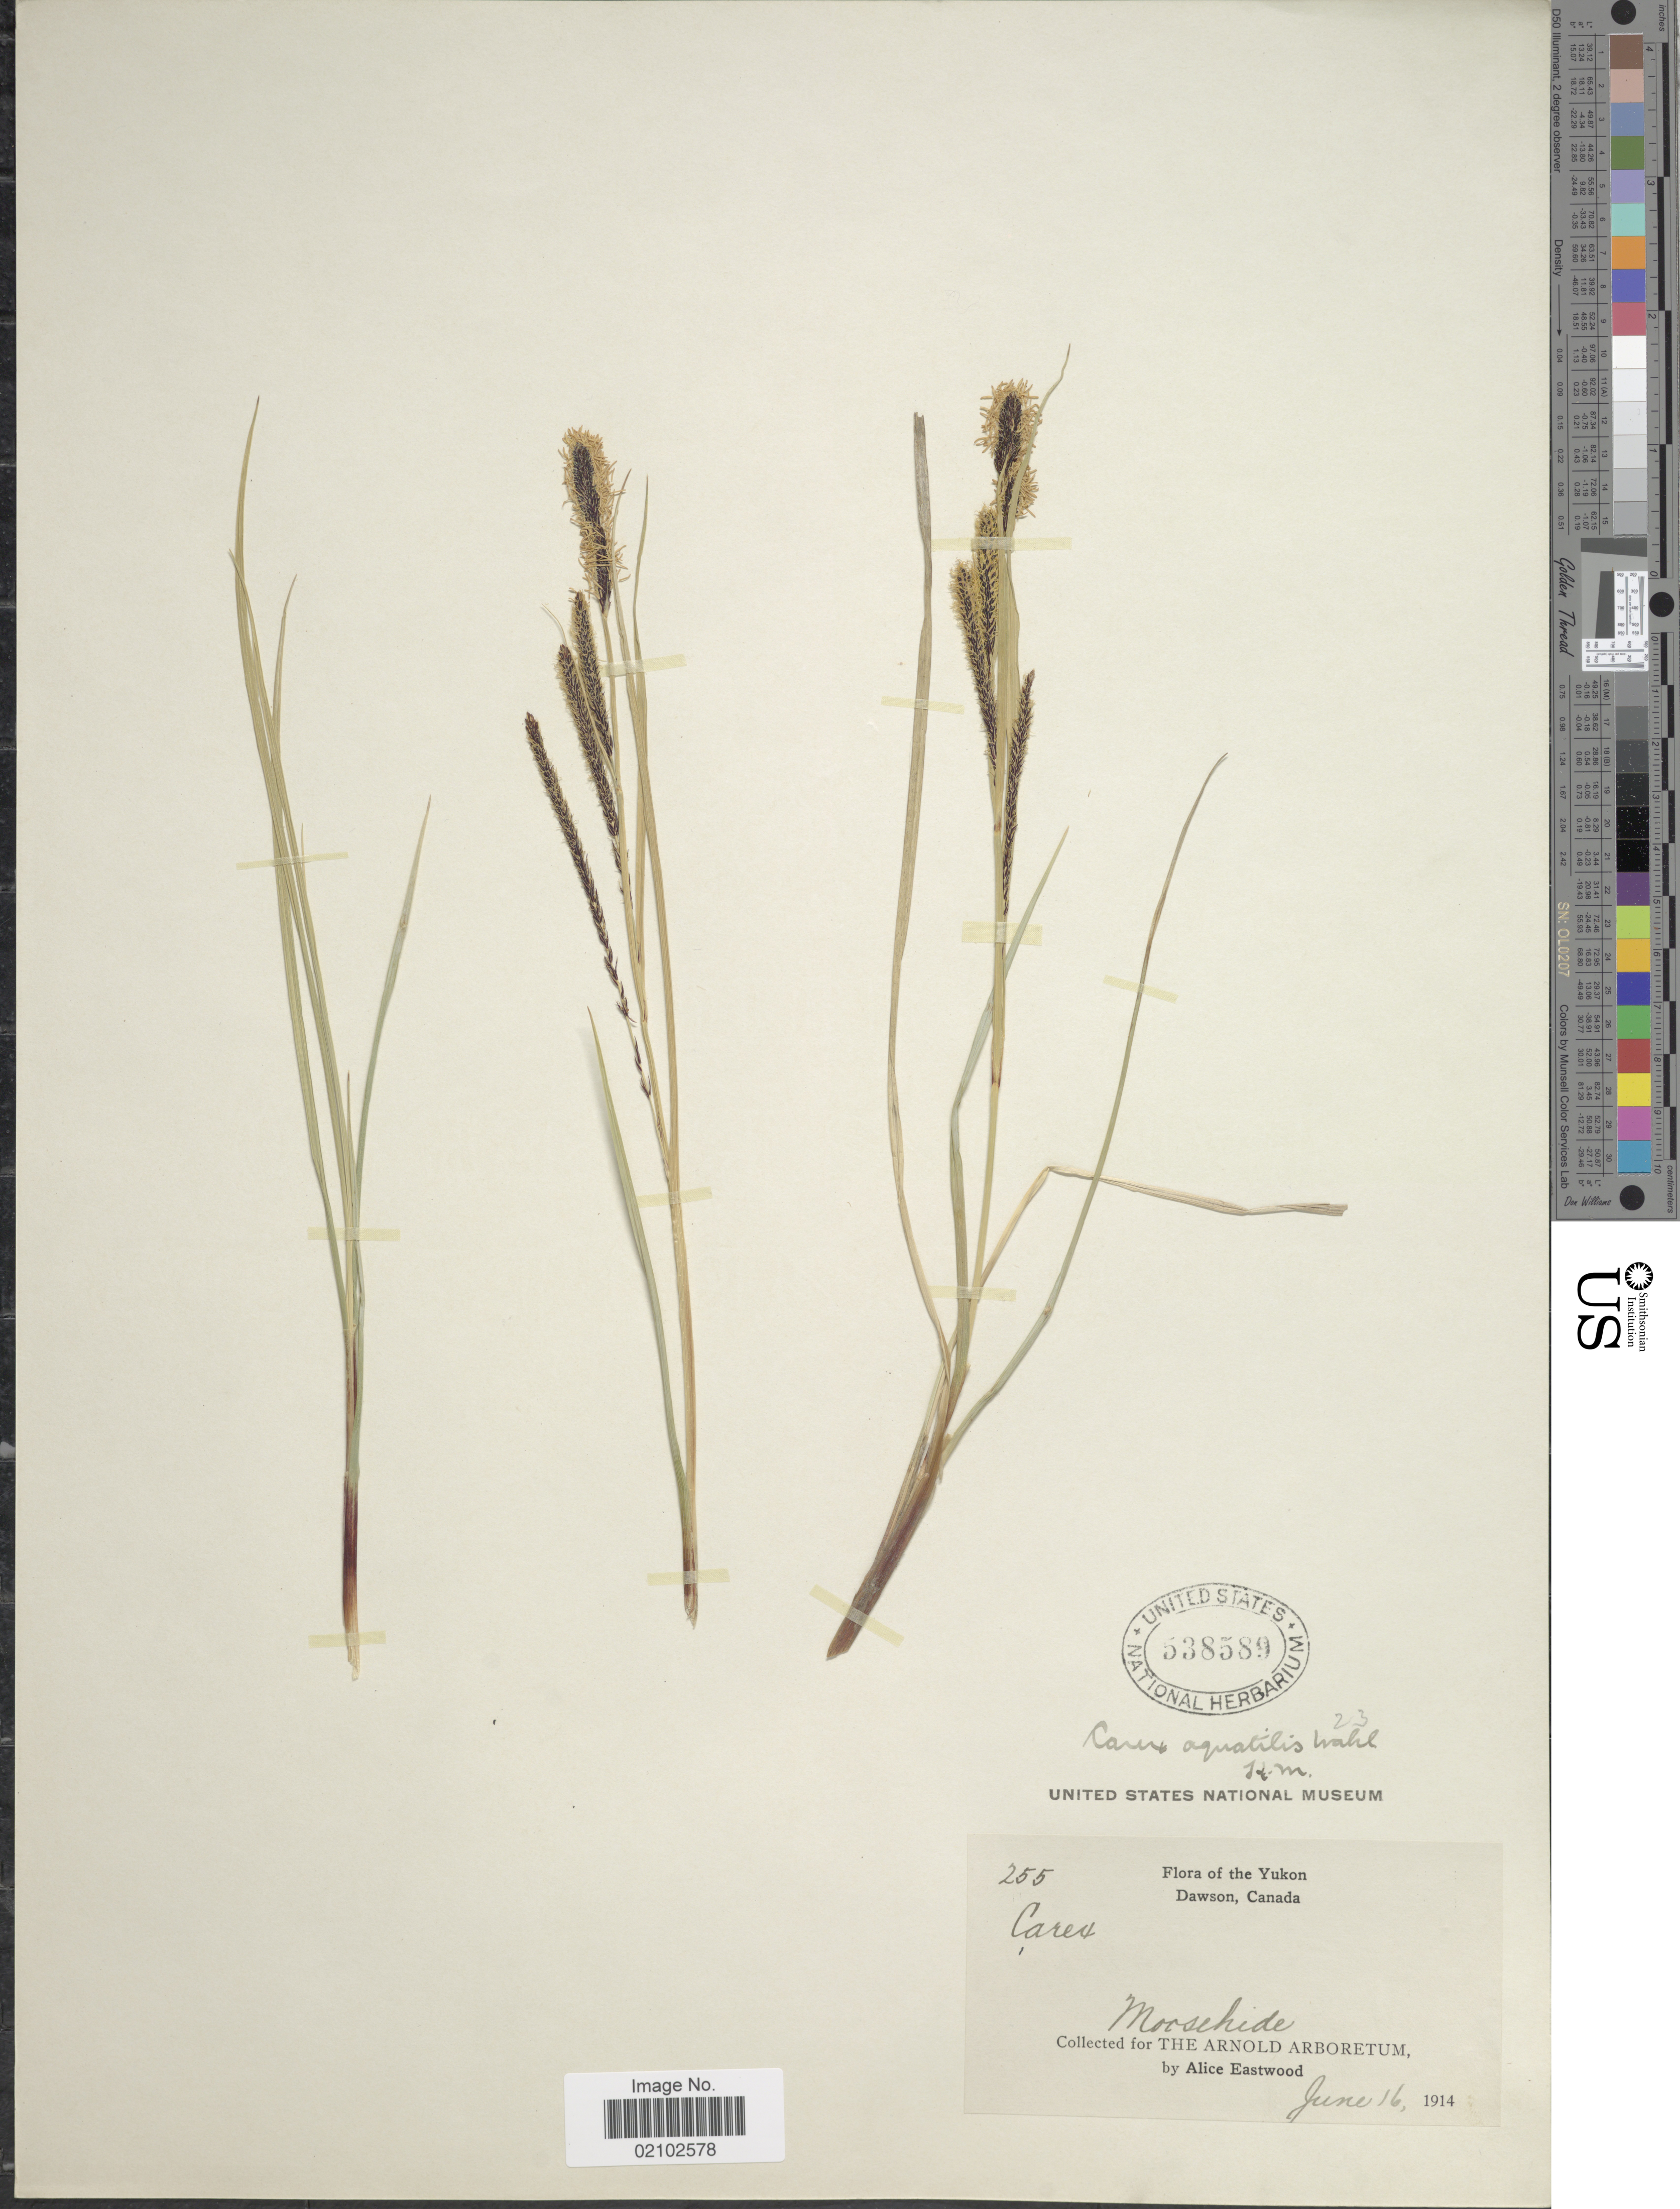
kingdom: Plantae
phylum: Tracheophyta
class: Liliopsida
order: Poales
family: Cyperaceae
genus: Carex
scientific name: Carex aquatilis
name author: Wahlenb.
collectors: A. Eastwood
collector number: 255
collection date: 1914-06-16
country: Canada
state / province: Yukon Territory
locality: The Yukon Dawson, Moosehide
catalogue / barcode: US 538589